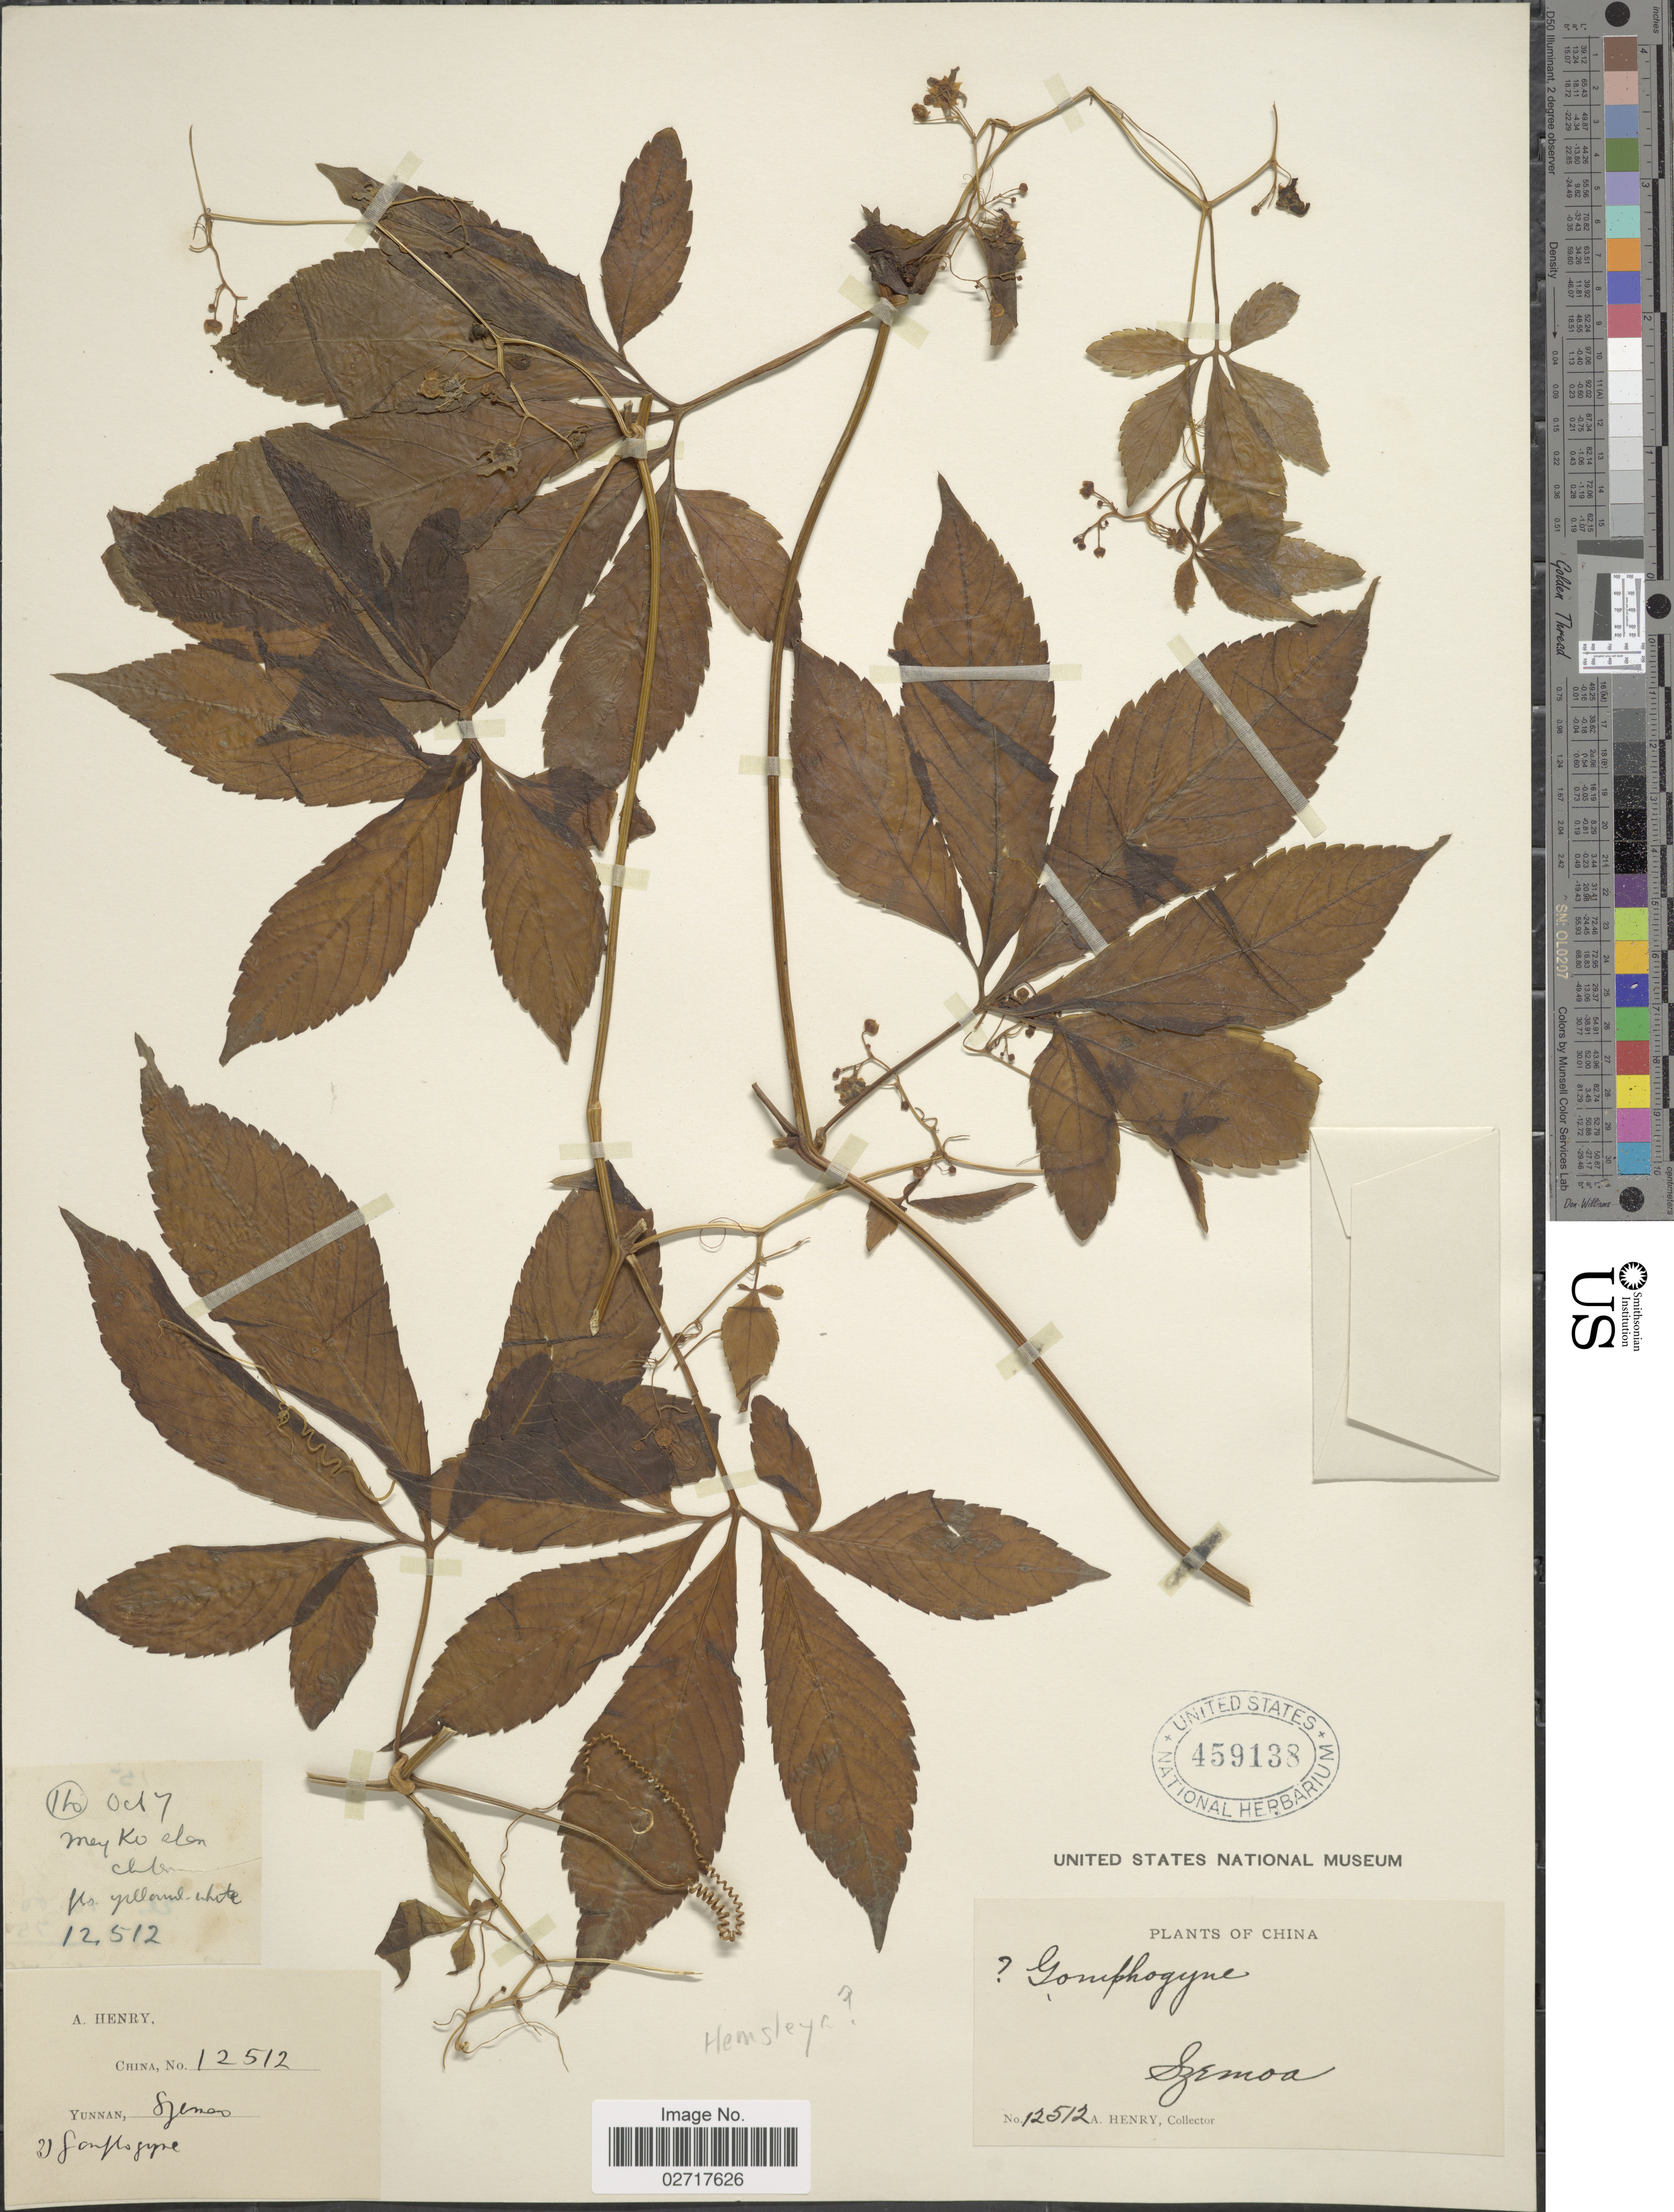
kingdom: Plantae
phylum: Tracheophyta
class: Magnoliopsida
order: Cucurbitales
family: Cucurbitaceae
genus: Hemsleya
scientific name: Hemsleya sp.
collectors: A. Henry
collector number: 12512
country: China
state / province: Yunnan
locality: Szemoa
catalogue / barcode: US 459138